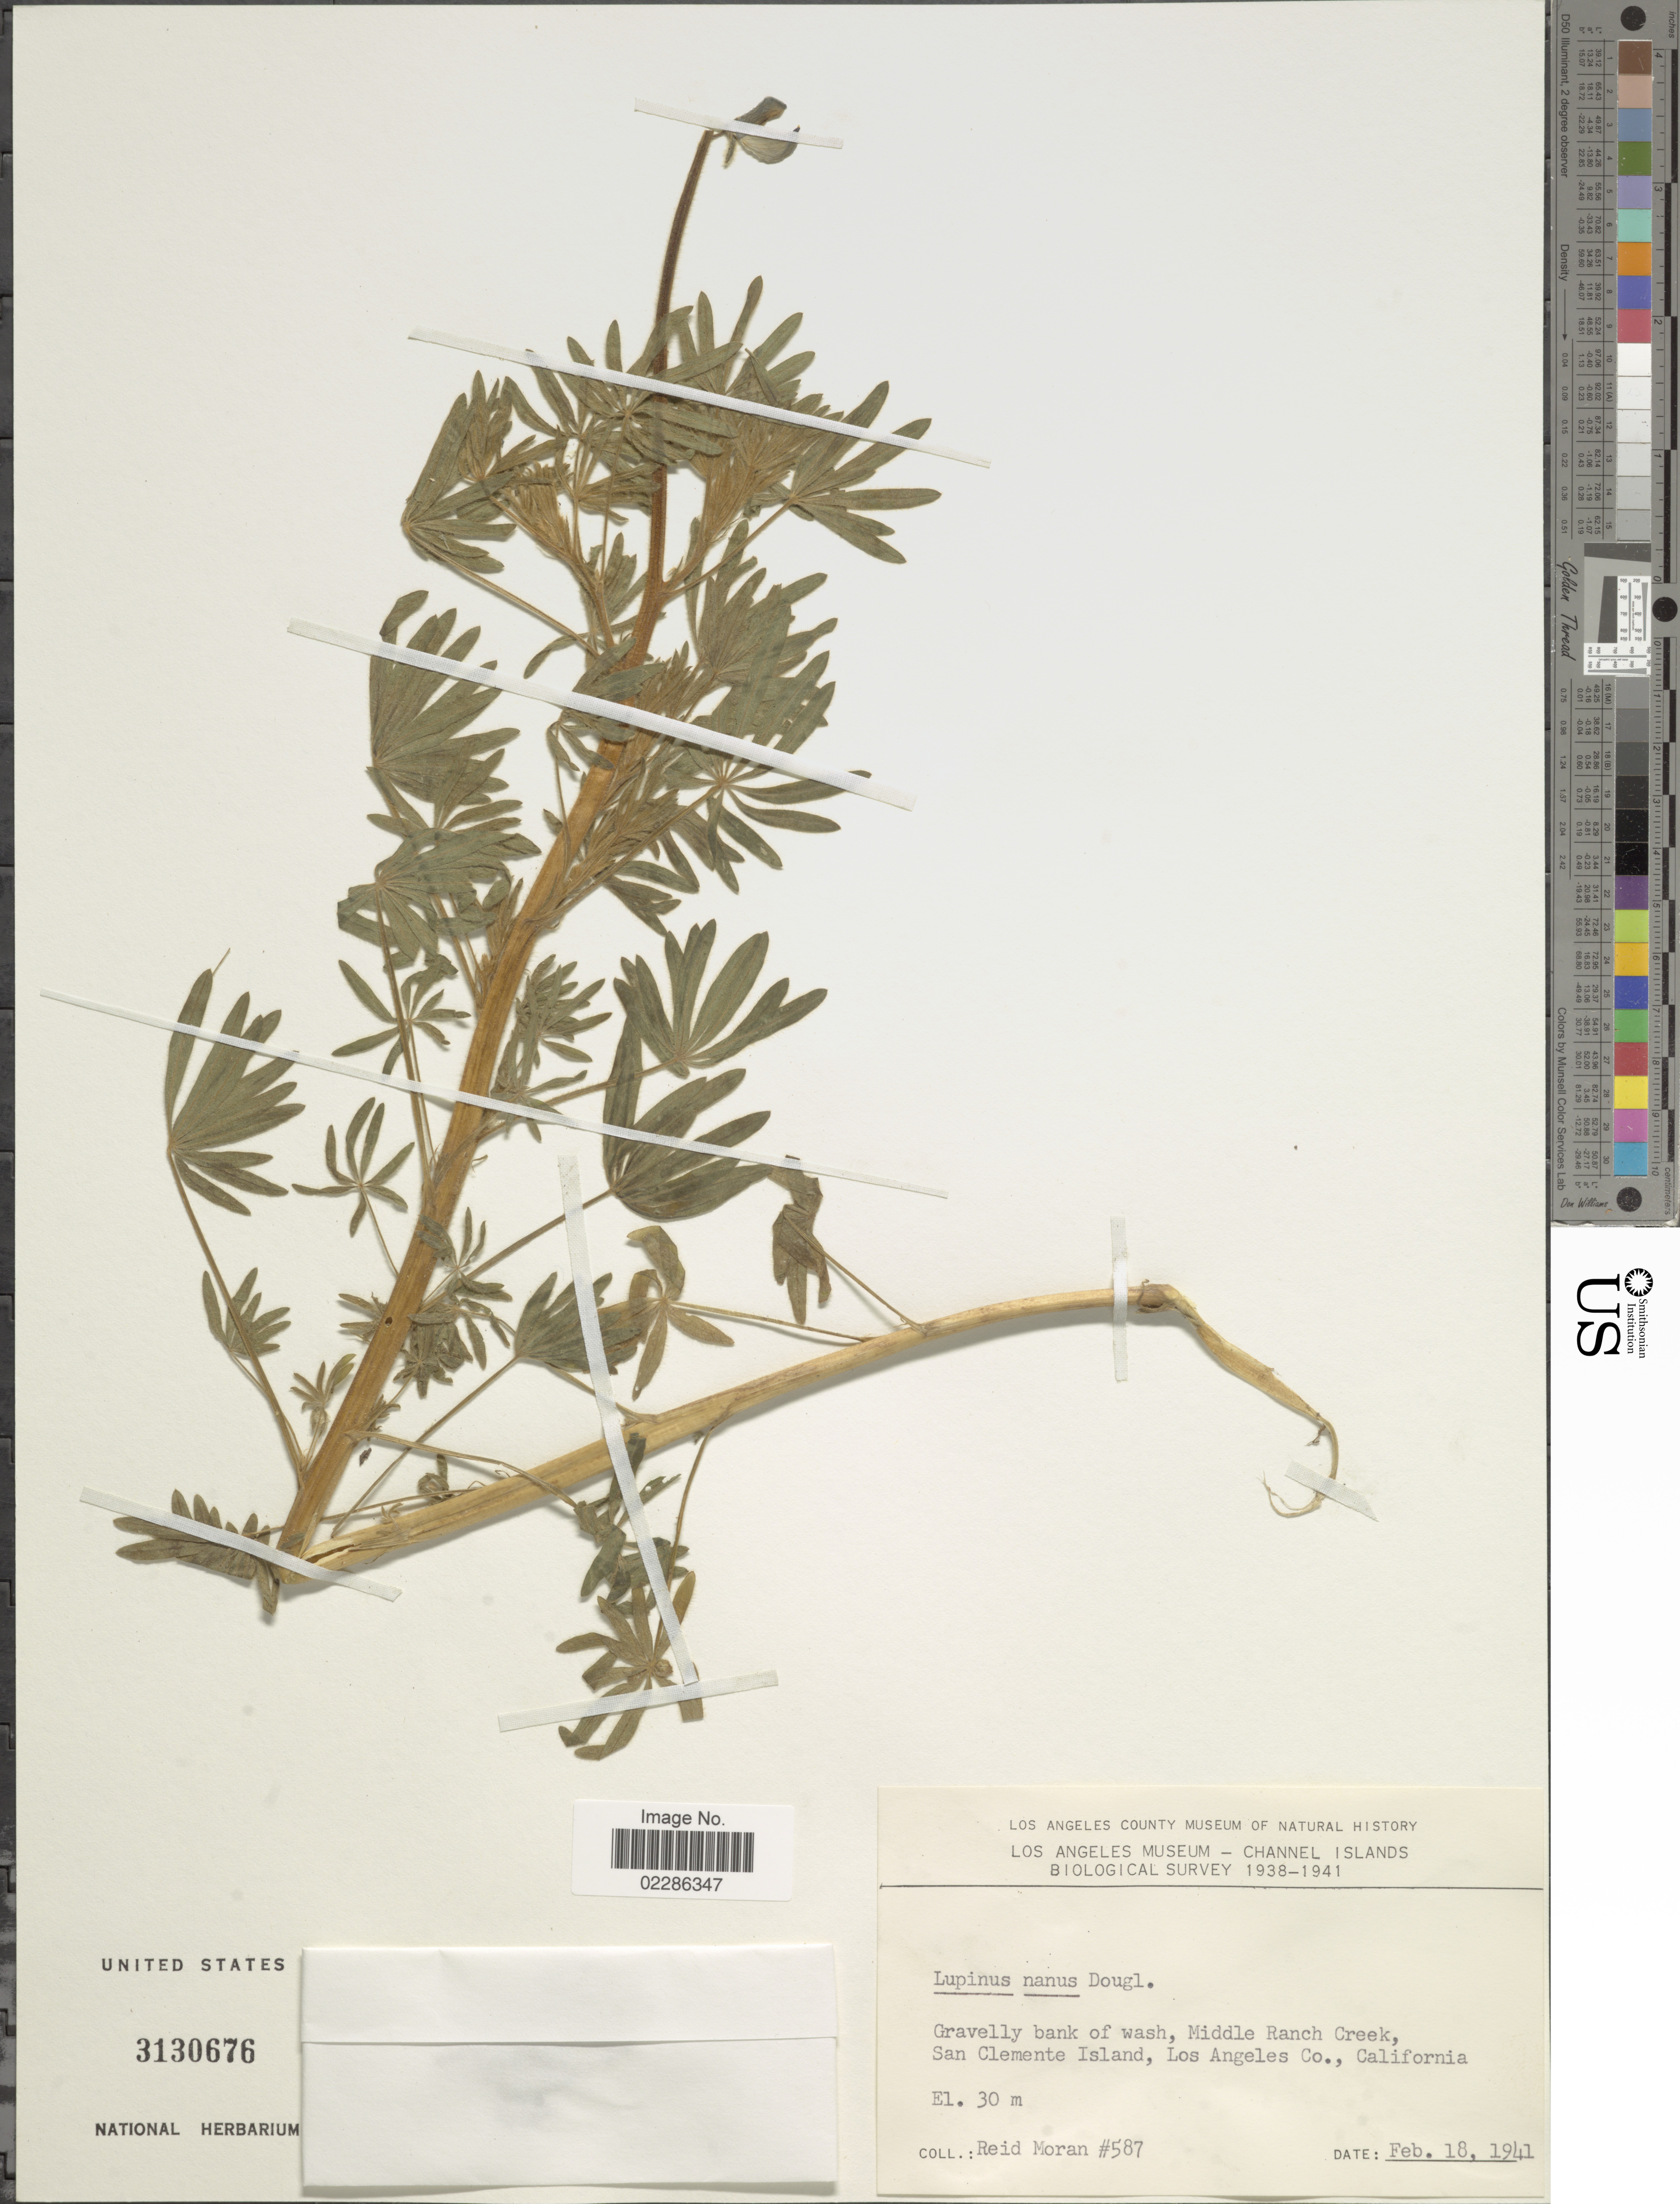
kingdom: Plantae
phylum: Tracheophyta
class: Magnoliopsida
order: Fabales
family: Fabaceae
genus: Lupinus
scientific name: Lupinus nanus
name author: Douglas ex Benth.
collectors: R. V. Moran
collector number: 587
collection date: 1941-02-18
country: United States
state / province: California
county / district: Los Angeles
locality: Gravelly bank of wash, Middle Ranch Creek, Sand Clemente Island, Los Angeles Co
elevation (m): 30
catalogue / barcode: US 3130676